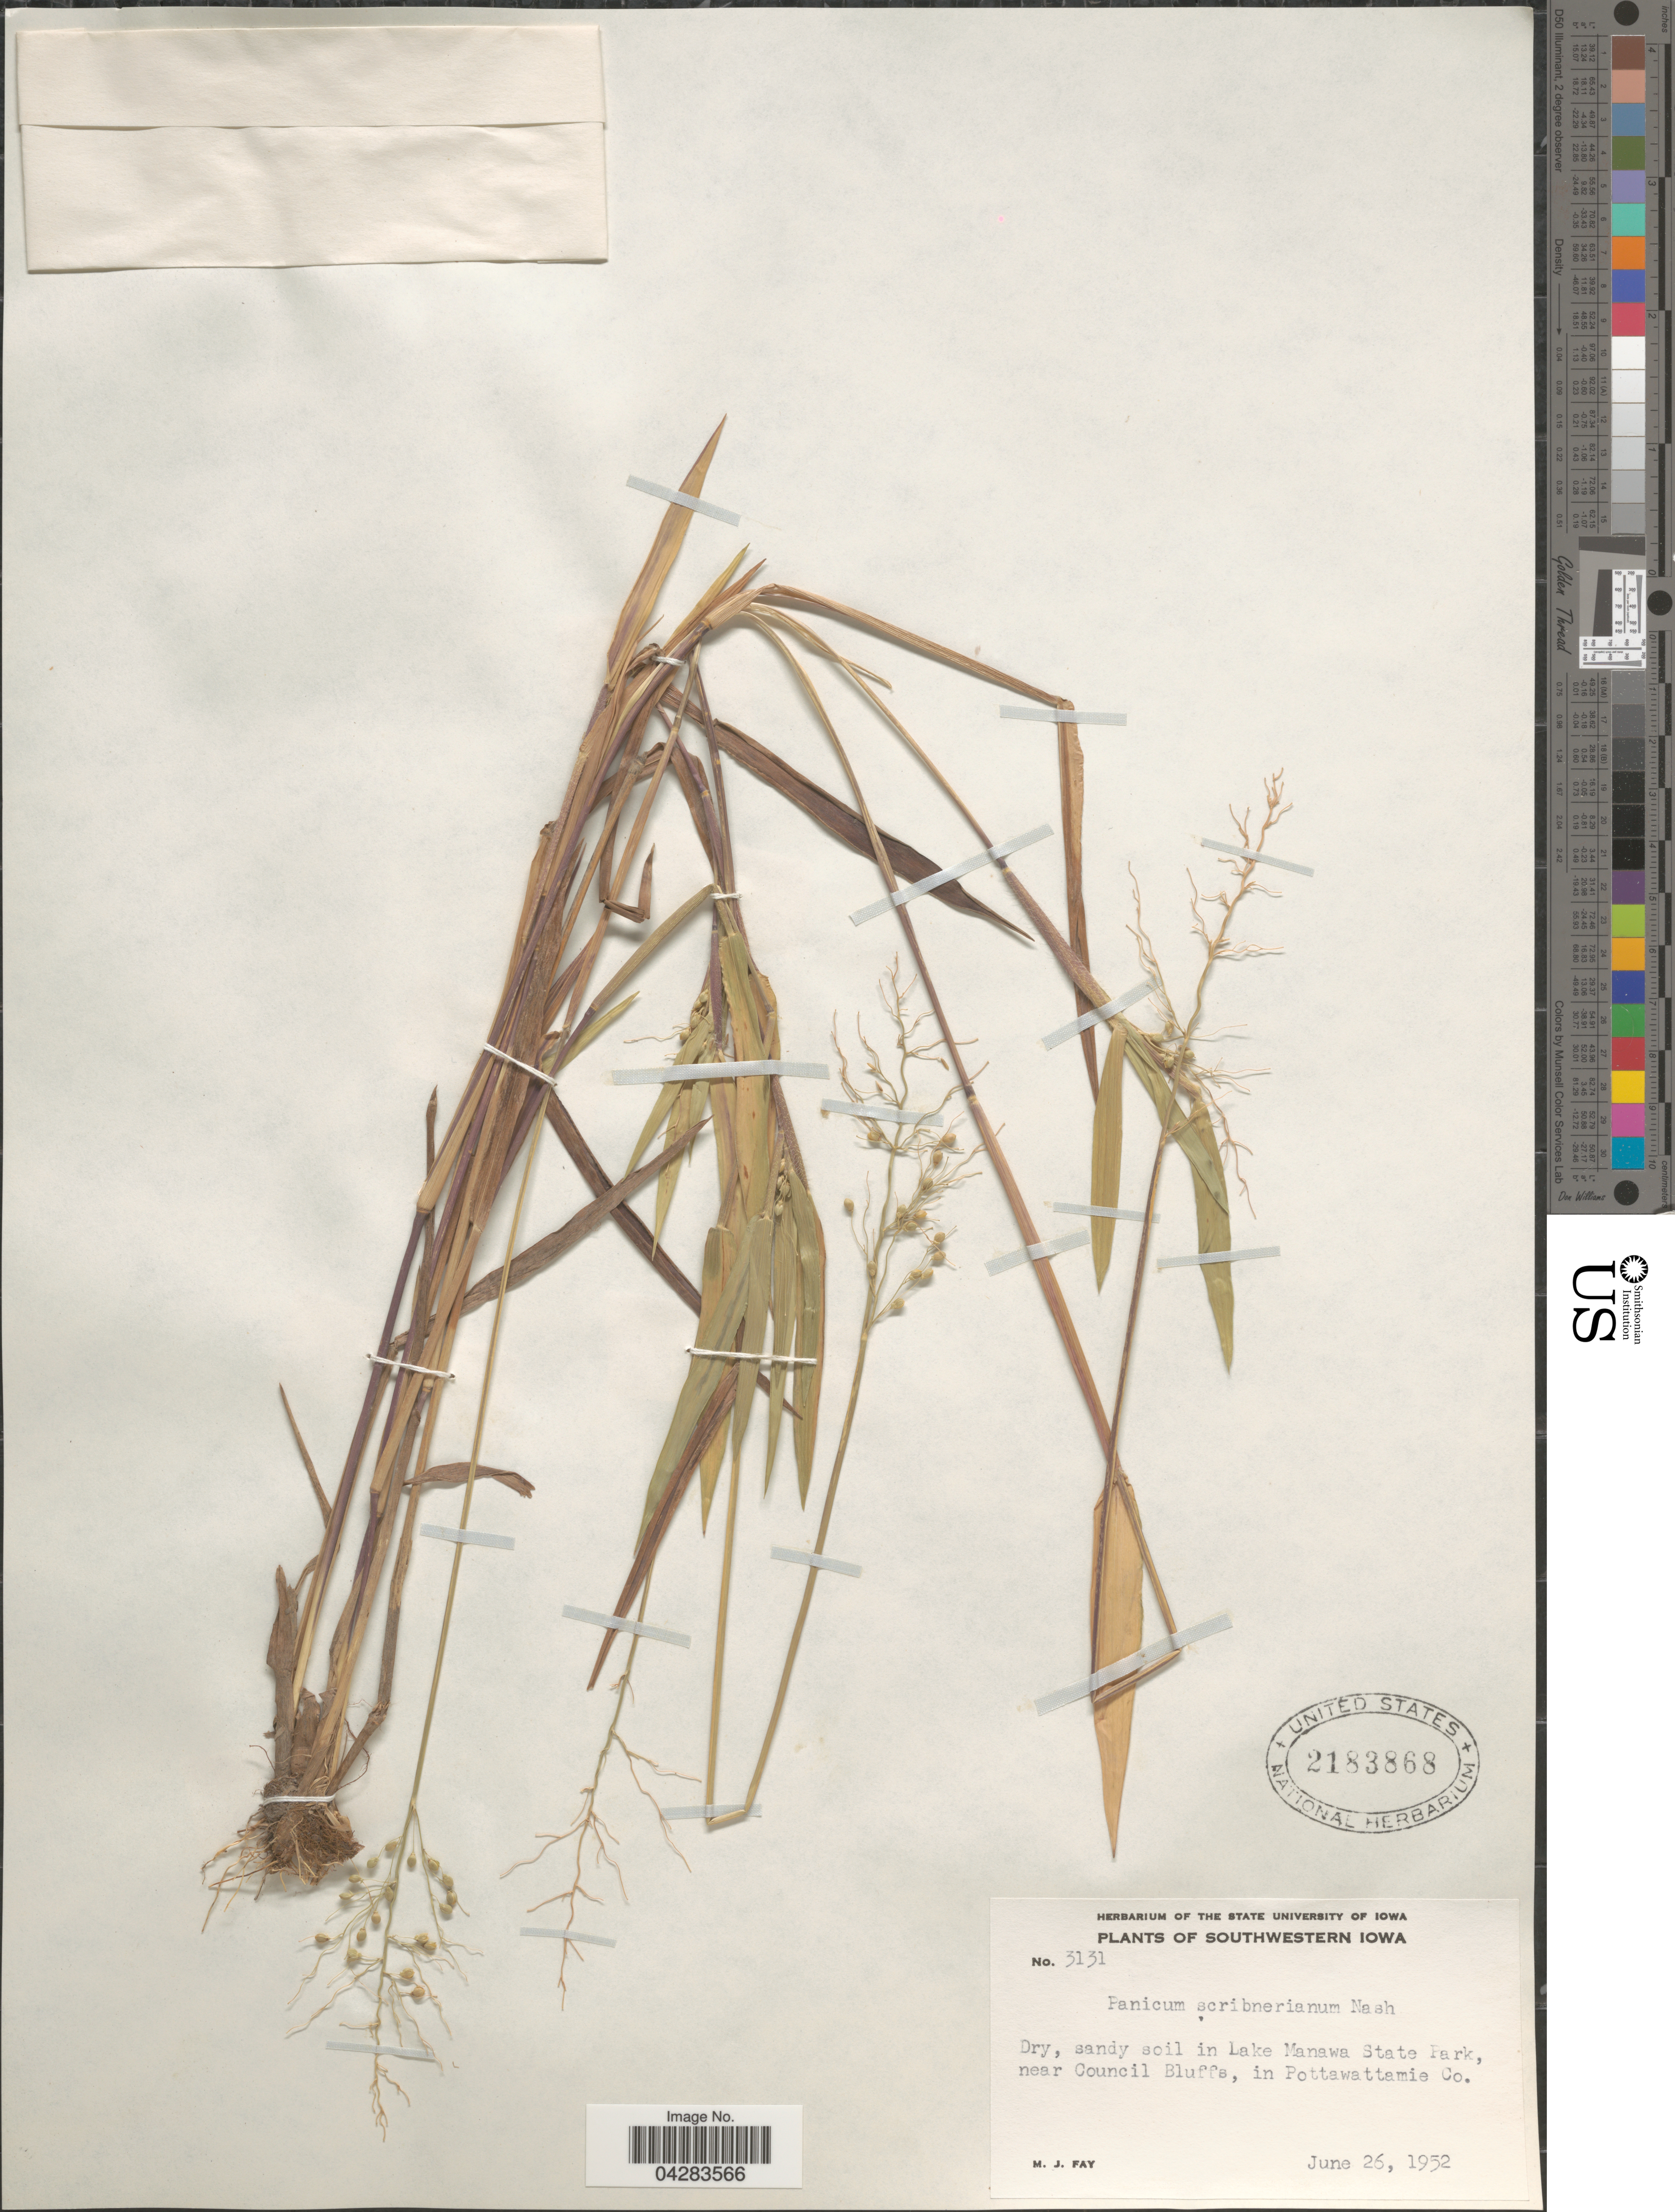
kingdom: Plantae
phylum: Tracheophyta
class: Liliopsida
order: Poales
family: Poaceae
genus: Dichanthelium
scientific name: Dichanthelium oligosanthes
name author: (Schult.) Gould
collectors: M. Fay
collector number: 3131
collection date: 1952-06-26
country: United States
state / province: Iowa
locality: Southwestern Iowa. In Lake Manawa State Park, near Council Bluffs, in Pottawattamie Co.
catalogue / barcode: US 2183868